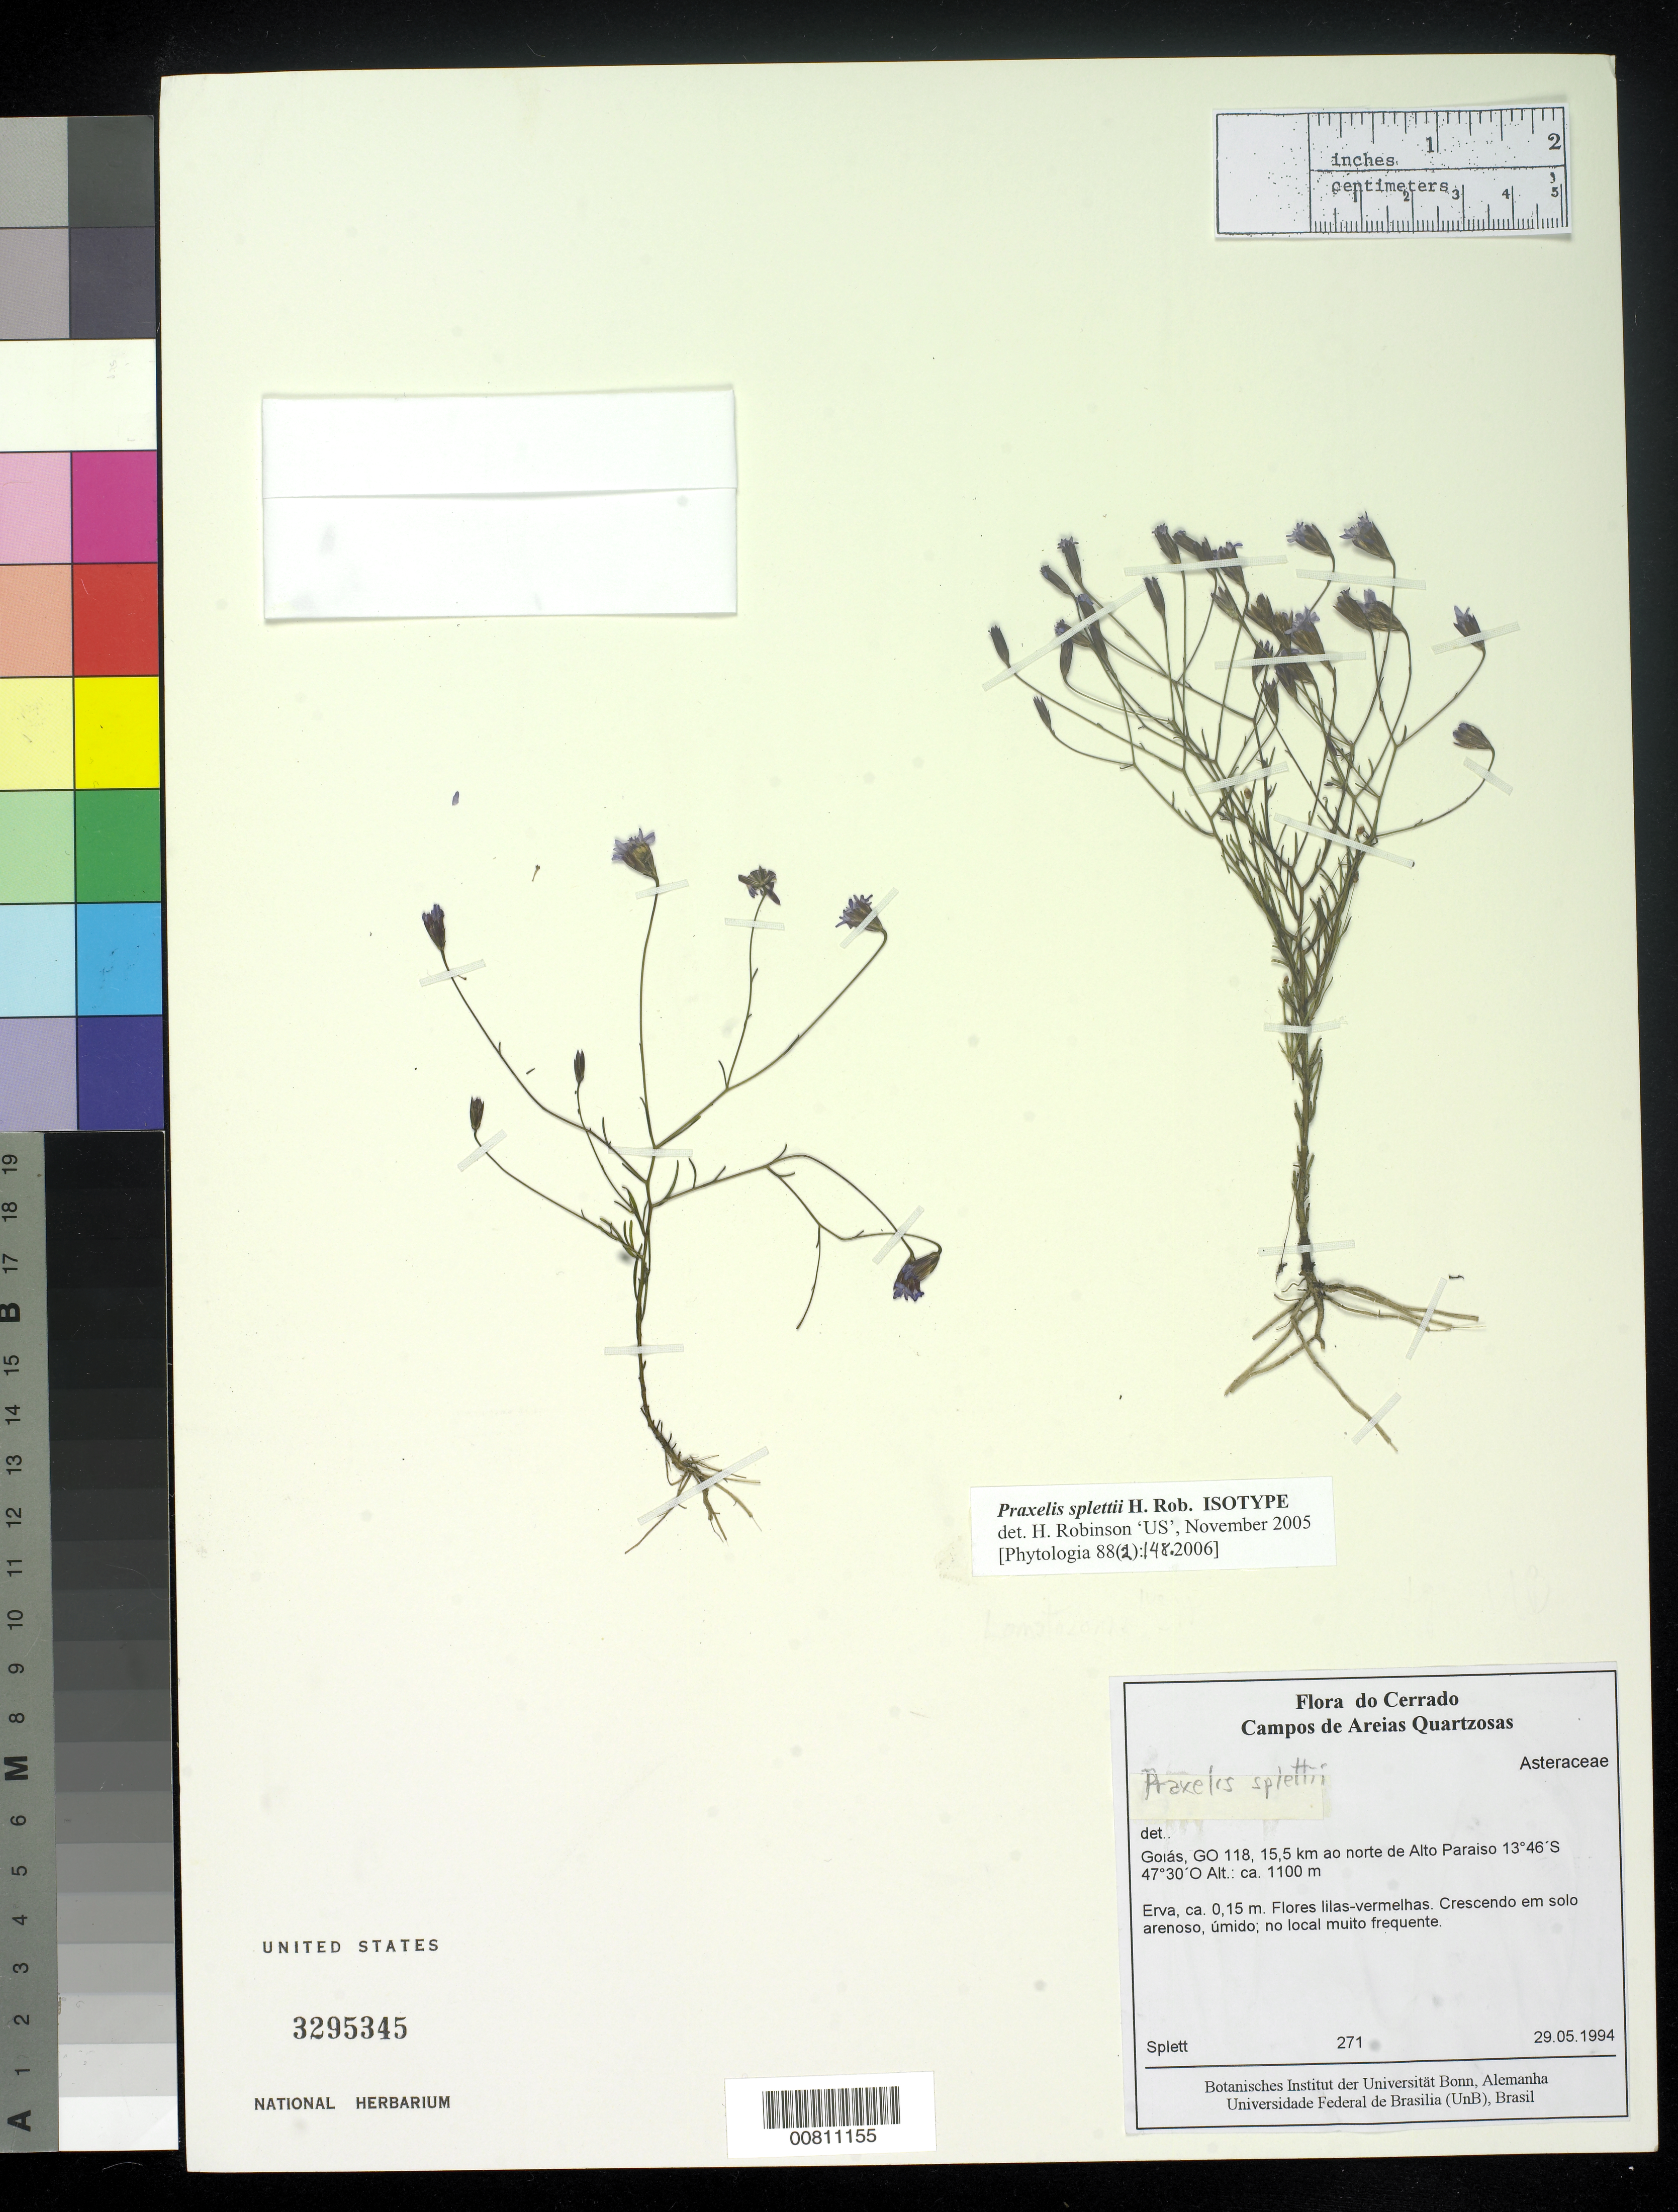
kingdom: Plantae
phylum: Tracheophyta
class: Magnoliopsida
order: Asterales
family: Asteraceae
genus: Praxelis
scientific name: Praxelis splettii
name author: H. Rob.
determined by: Robinson, Harold E., (US)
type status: Isotype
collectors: S. Splett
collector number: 271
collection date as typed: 29 May 1994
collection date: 1994-05-29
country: Brazil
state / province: Goiás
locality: Goiás, GO 118, 15,5 km ao norte de Alto Paraiso.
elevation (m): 1100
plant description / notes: Holotype deposited at UB.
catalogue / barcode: US 3295345